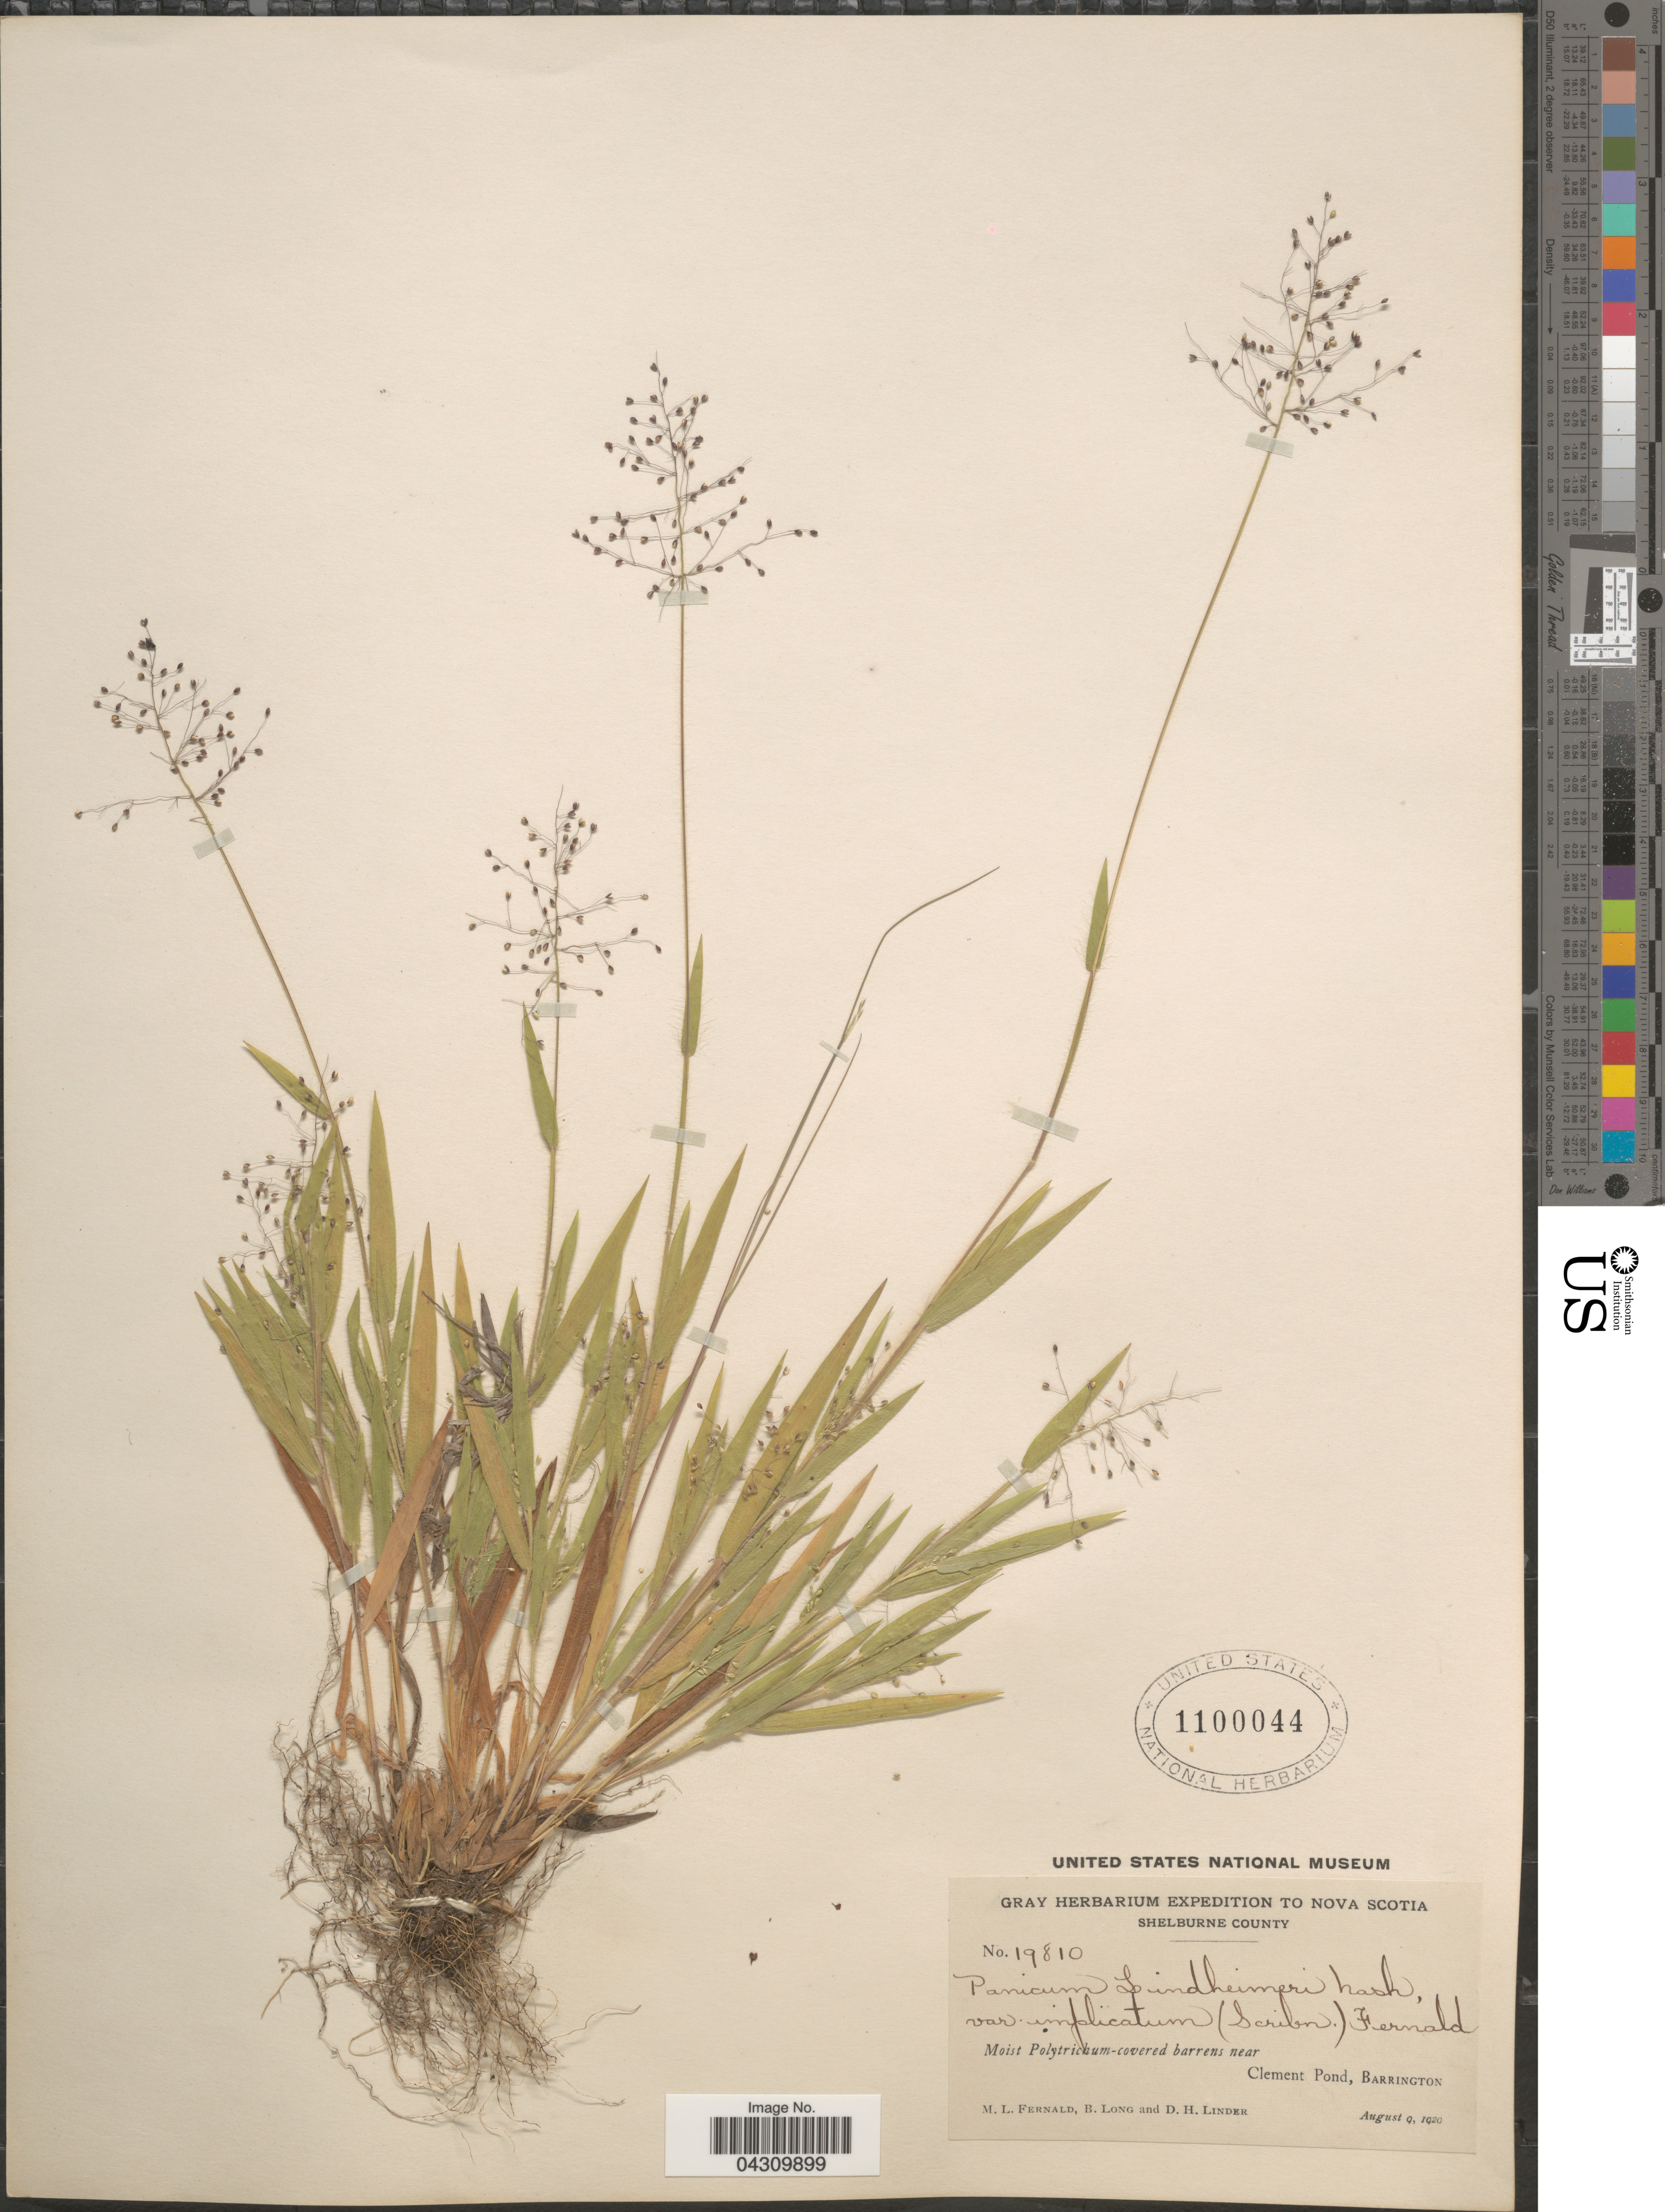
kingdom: Plantae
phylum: Tracheophyta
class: Liliopsida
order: Poales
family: Poaceae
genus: Dichanthelium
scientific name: Dichanthelium acuminatum var. acuminatum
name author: (Sw.) Gould & C.A. Clark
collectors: M. L. Fernald, B. Long & D. Linder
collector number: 19810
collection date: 1920-08-09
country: Canada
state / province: Nova Scotia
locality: Gray Herbarium Expedition to Nova Scotia. Shelburne County. Moist Polytrichum-covered barrens near Clement Pond, Barrington.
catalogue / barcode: US 1100044